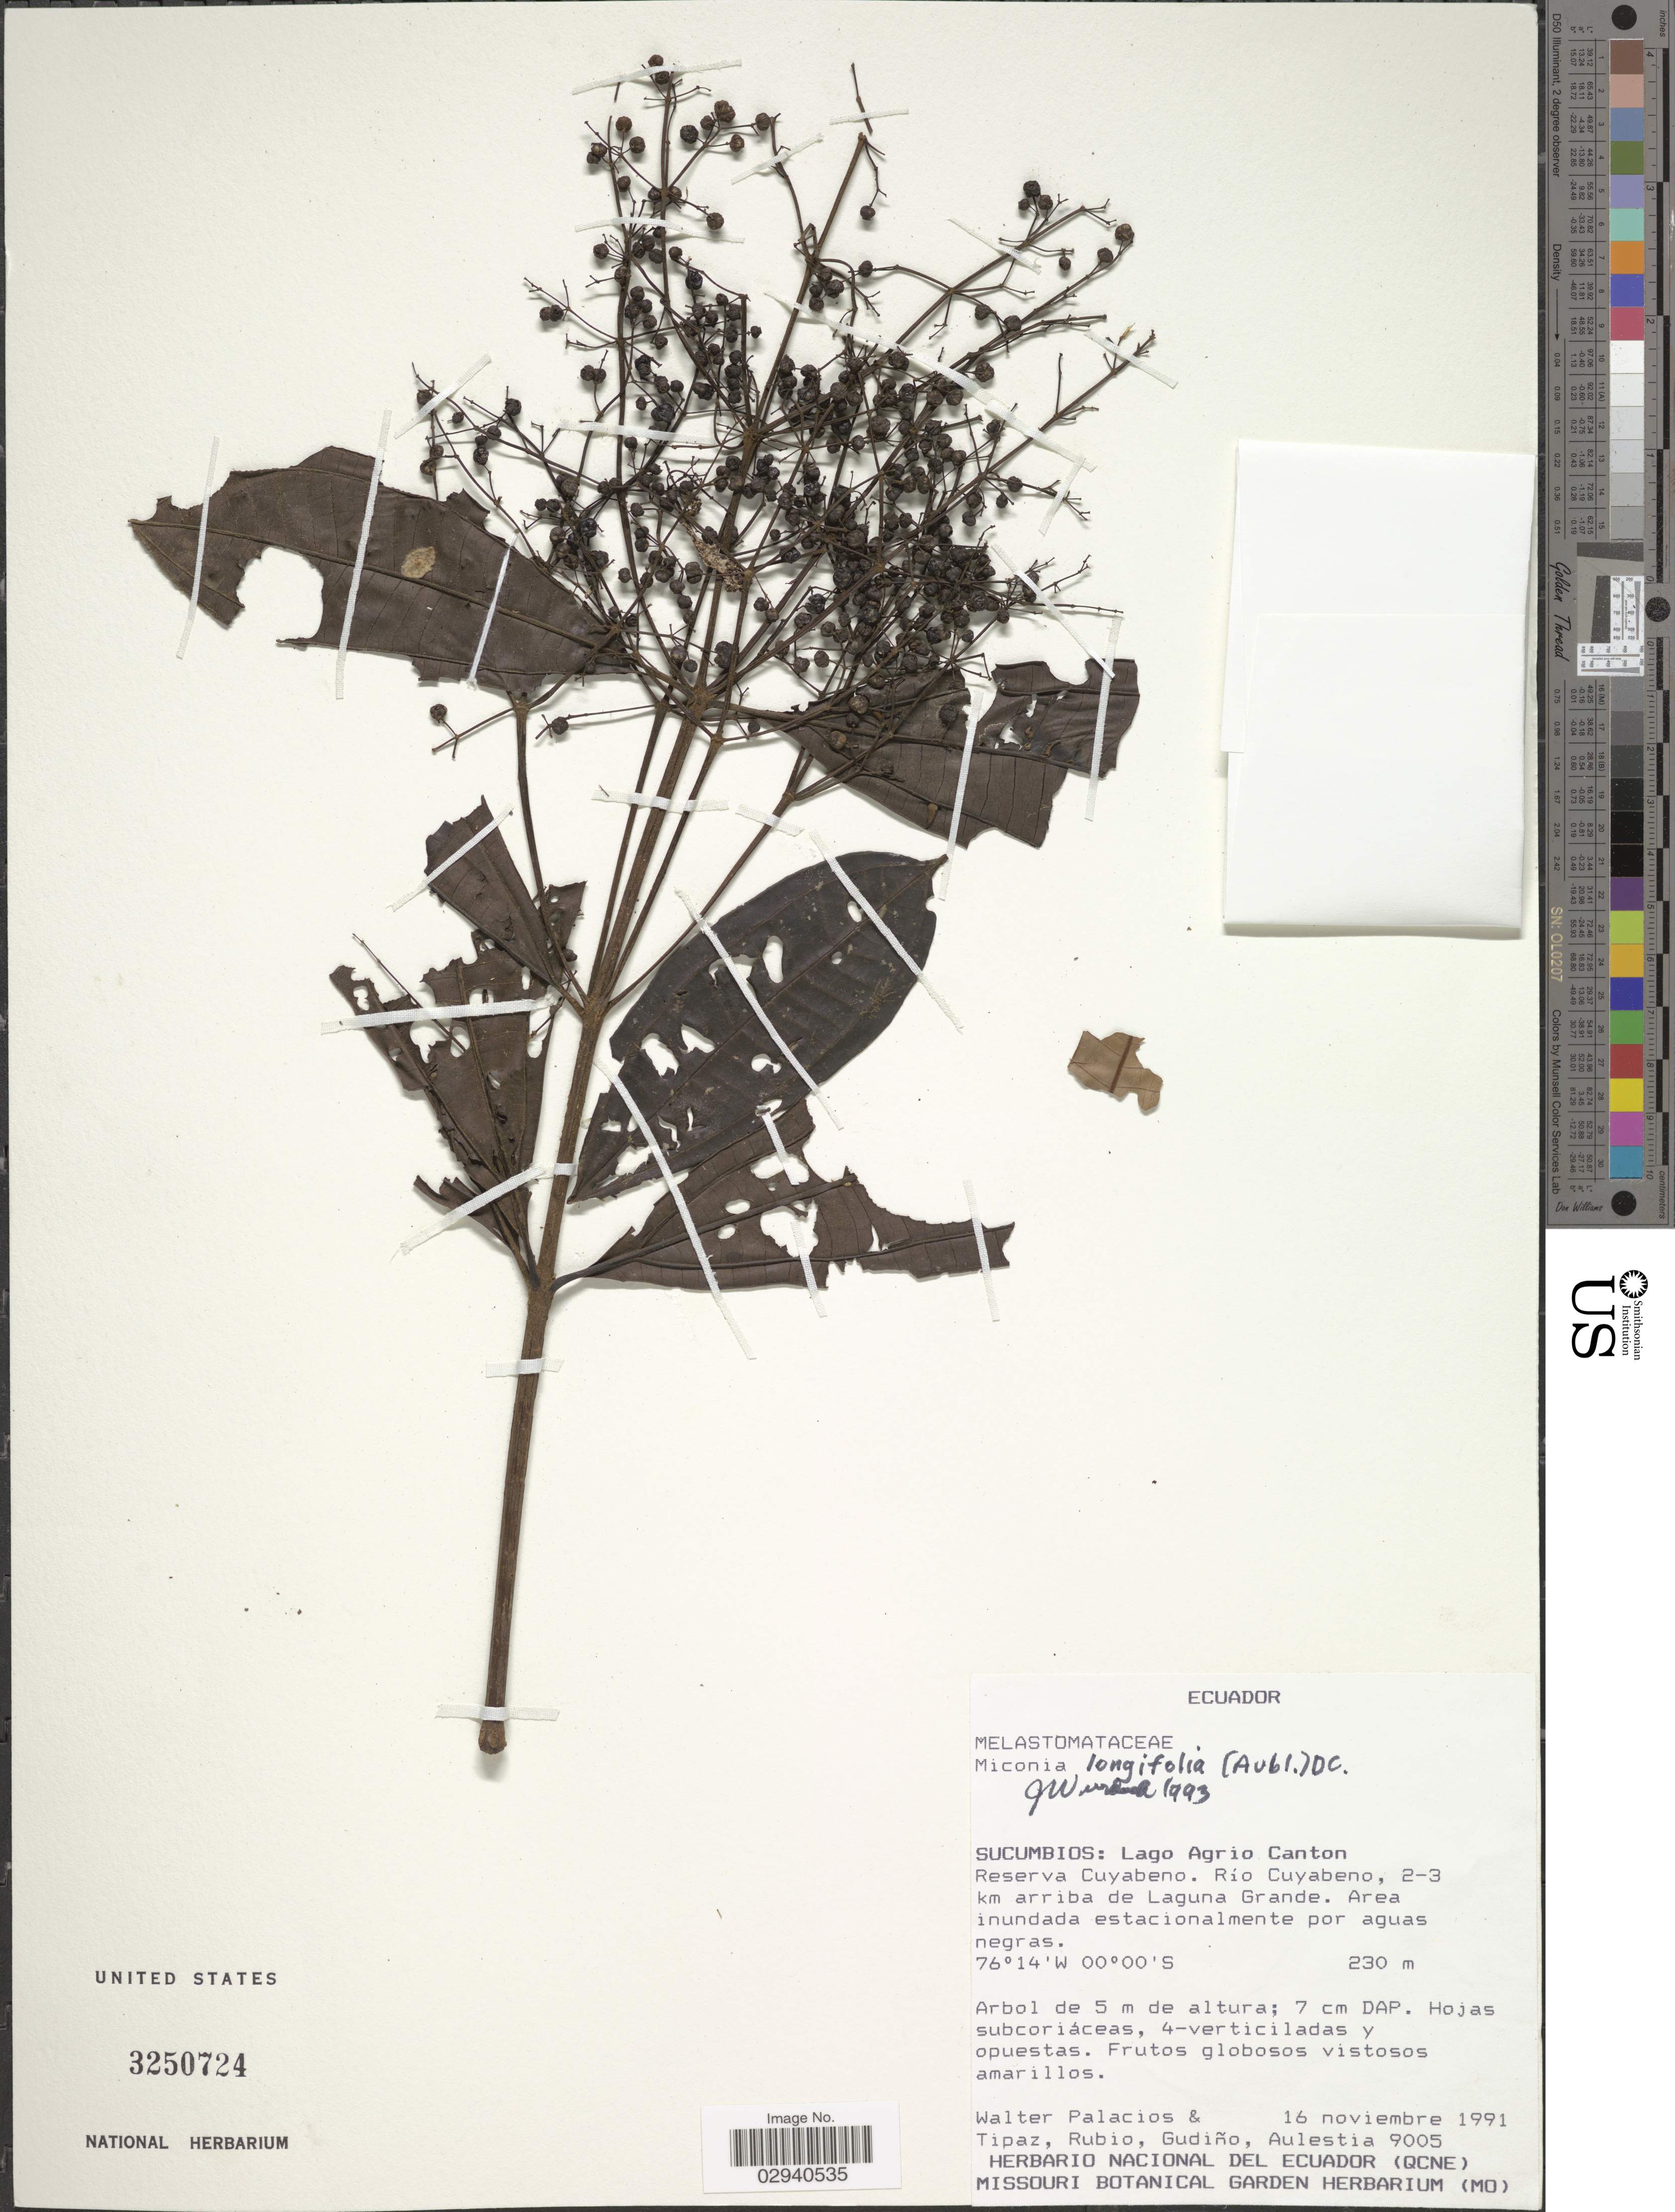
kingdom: Plantae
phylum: Tracheophyta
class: Magnoliopsida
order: Myrtales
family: Melastomataceae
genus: Miconia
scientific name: Miconia longifolia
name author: (Aubl.) DC.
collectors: W. Palacios, -. Tipaz, -. Rubio, -. Gudiño & -. Aulestia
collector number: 9005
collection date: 1991-11-16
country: Ecuador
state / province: Sucumbíos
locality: Lago Agrio Canton. Reserva Cuyabeno. Río Cuyabeno, 2-3 km arriba de Laguna Grande. Area inundada estacionalmento por aguas negras.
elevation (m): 230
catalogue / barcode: US 3250724